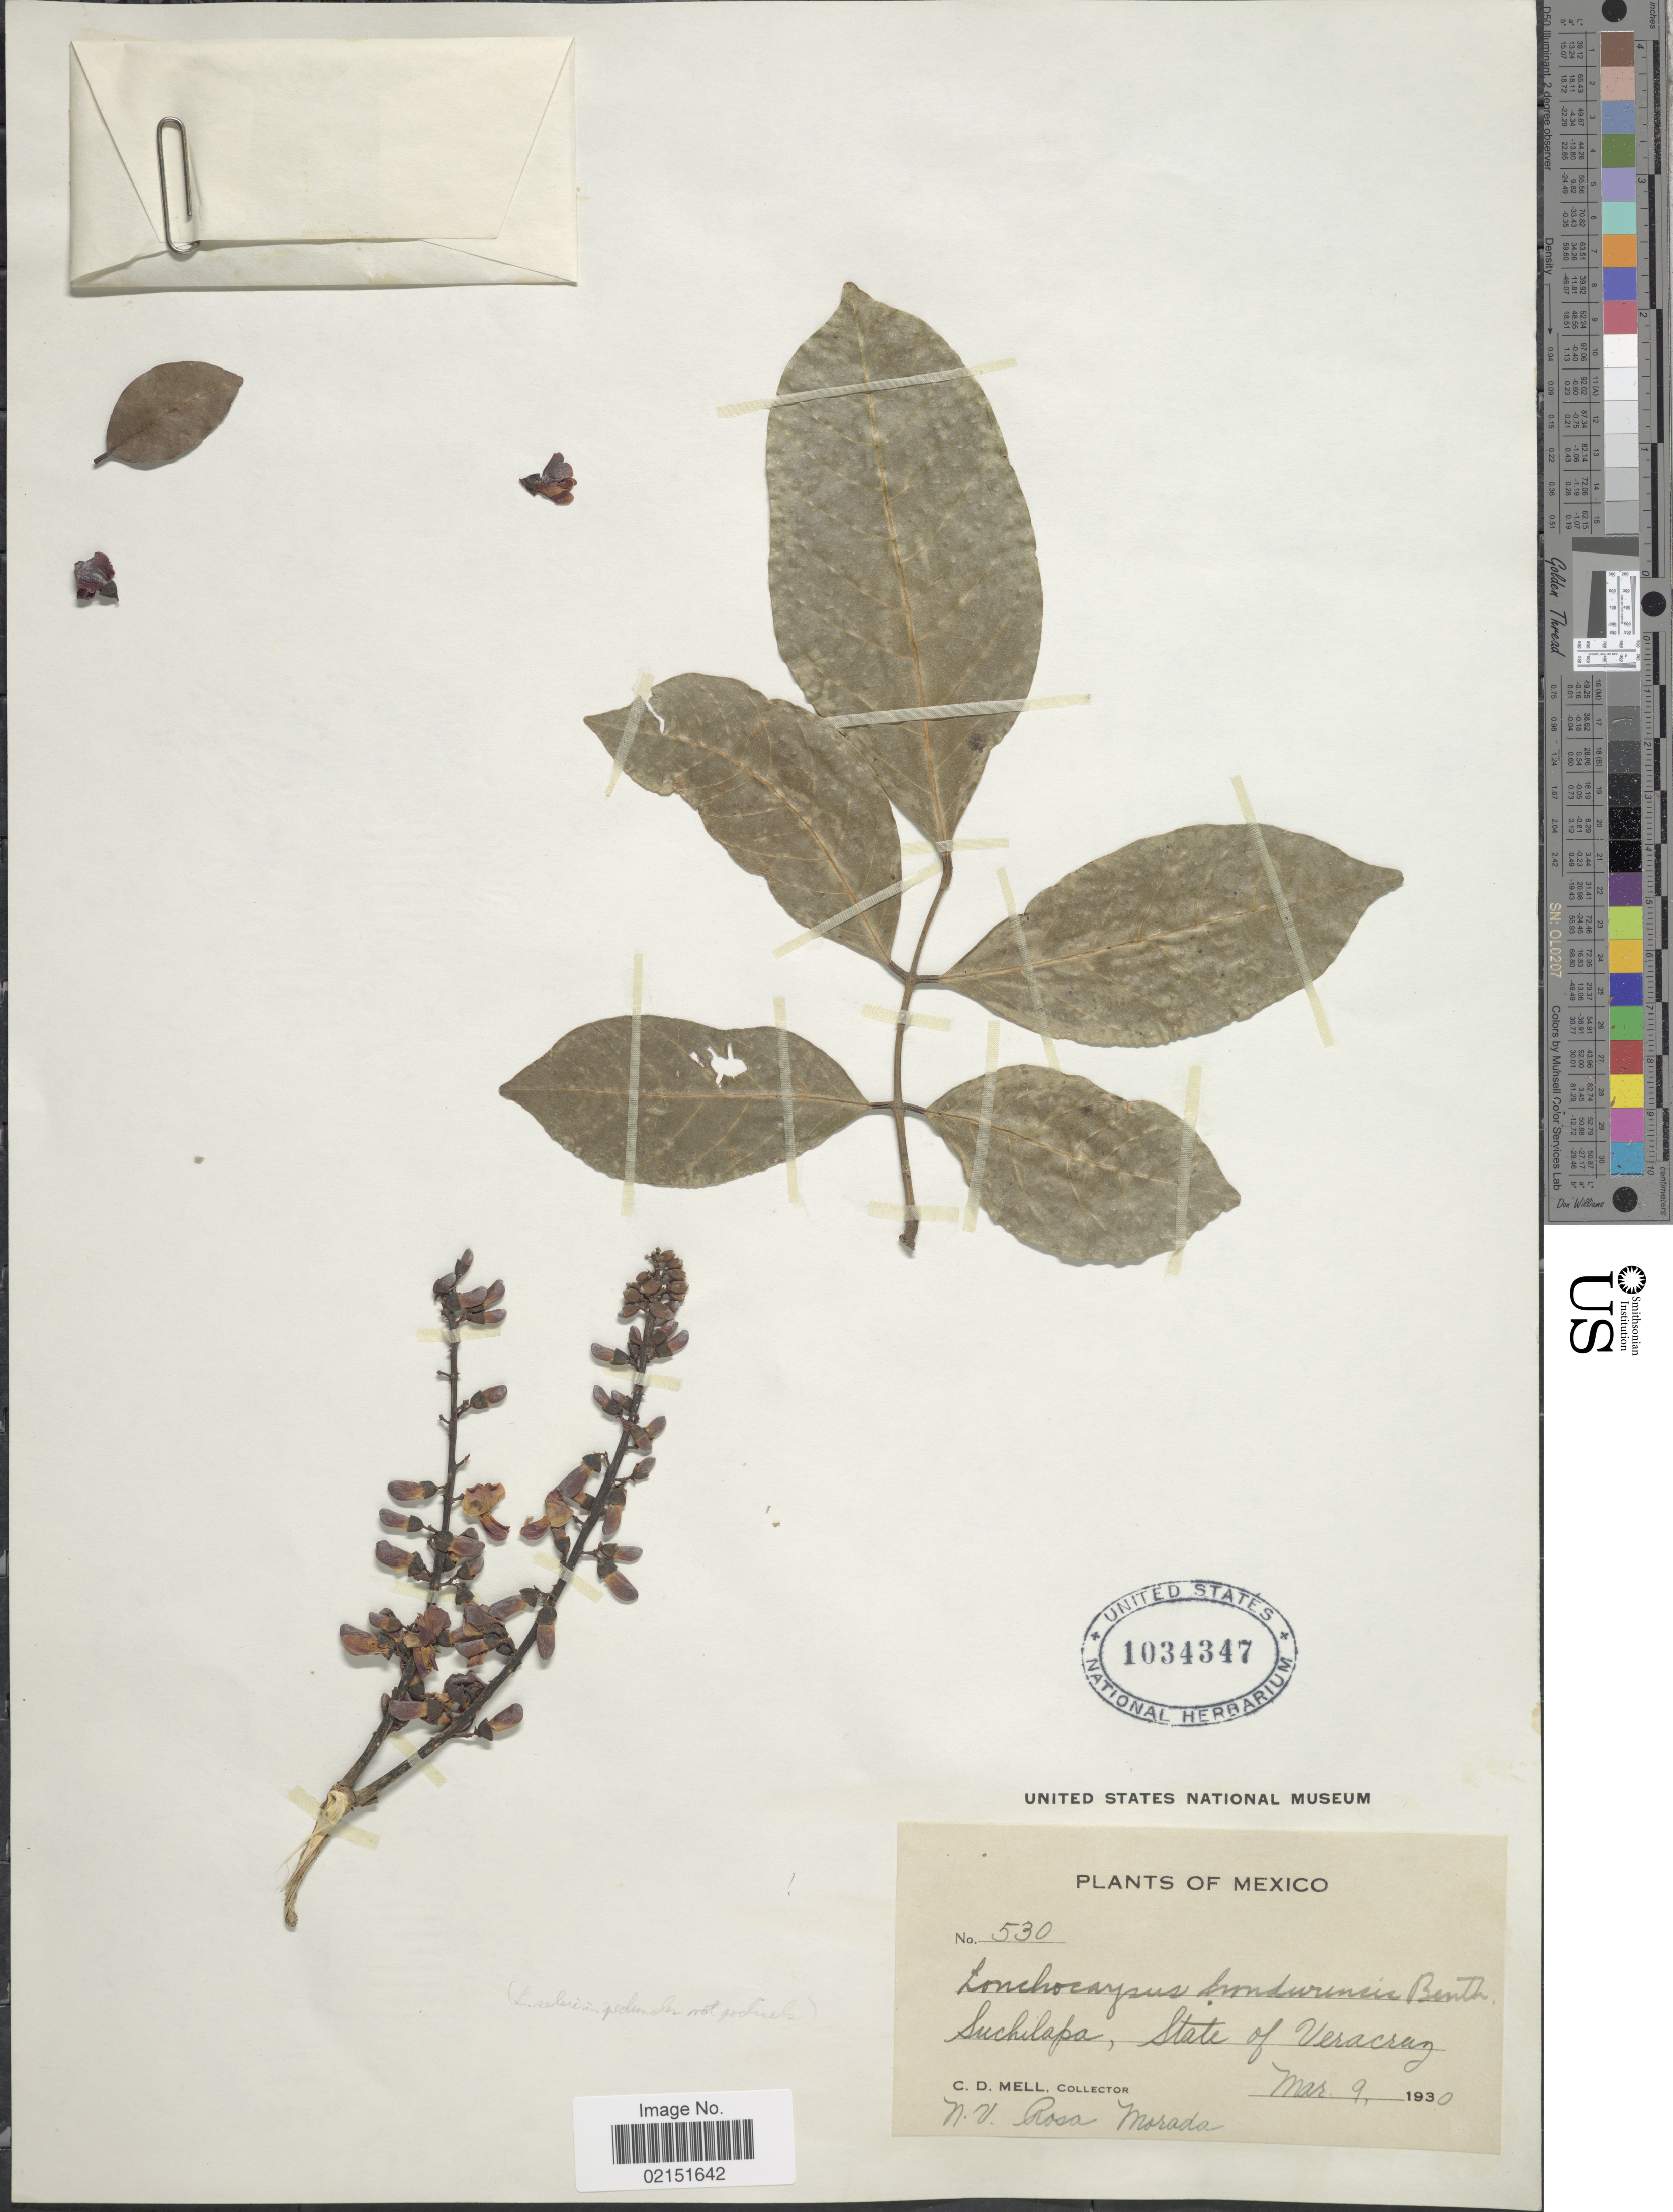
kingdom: Plantae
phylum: Tracheophyta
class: Magnoliopsida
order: Fabales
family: Fabaceae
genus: Lonchocarpus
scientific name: Lonchocarpus hondurensis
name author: Benth.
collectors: C. D. Mell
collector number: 530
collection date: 1930-03-09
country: Mexico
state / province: Veracruz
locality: Suchilapa, State of Veracruz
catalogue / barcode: US 1034347